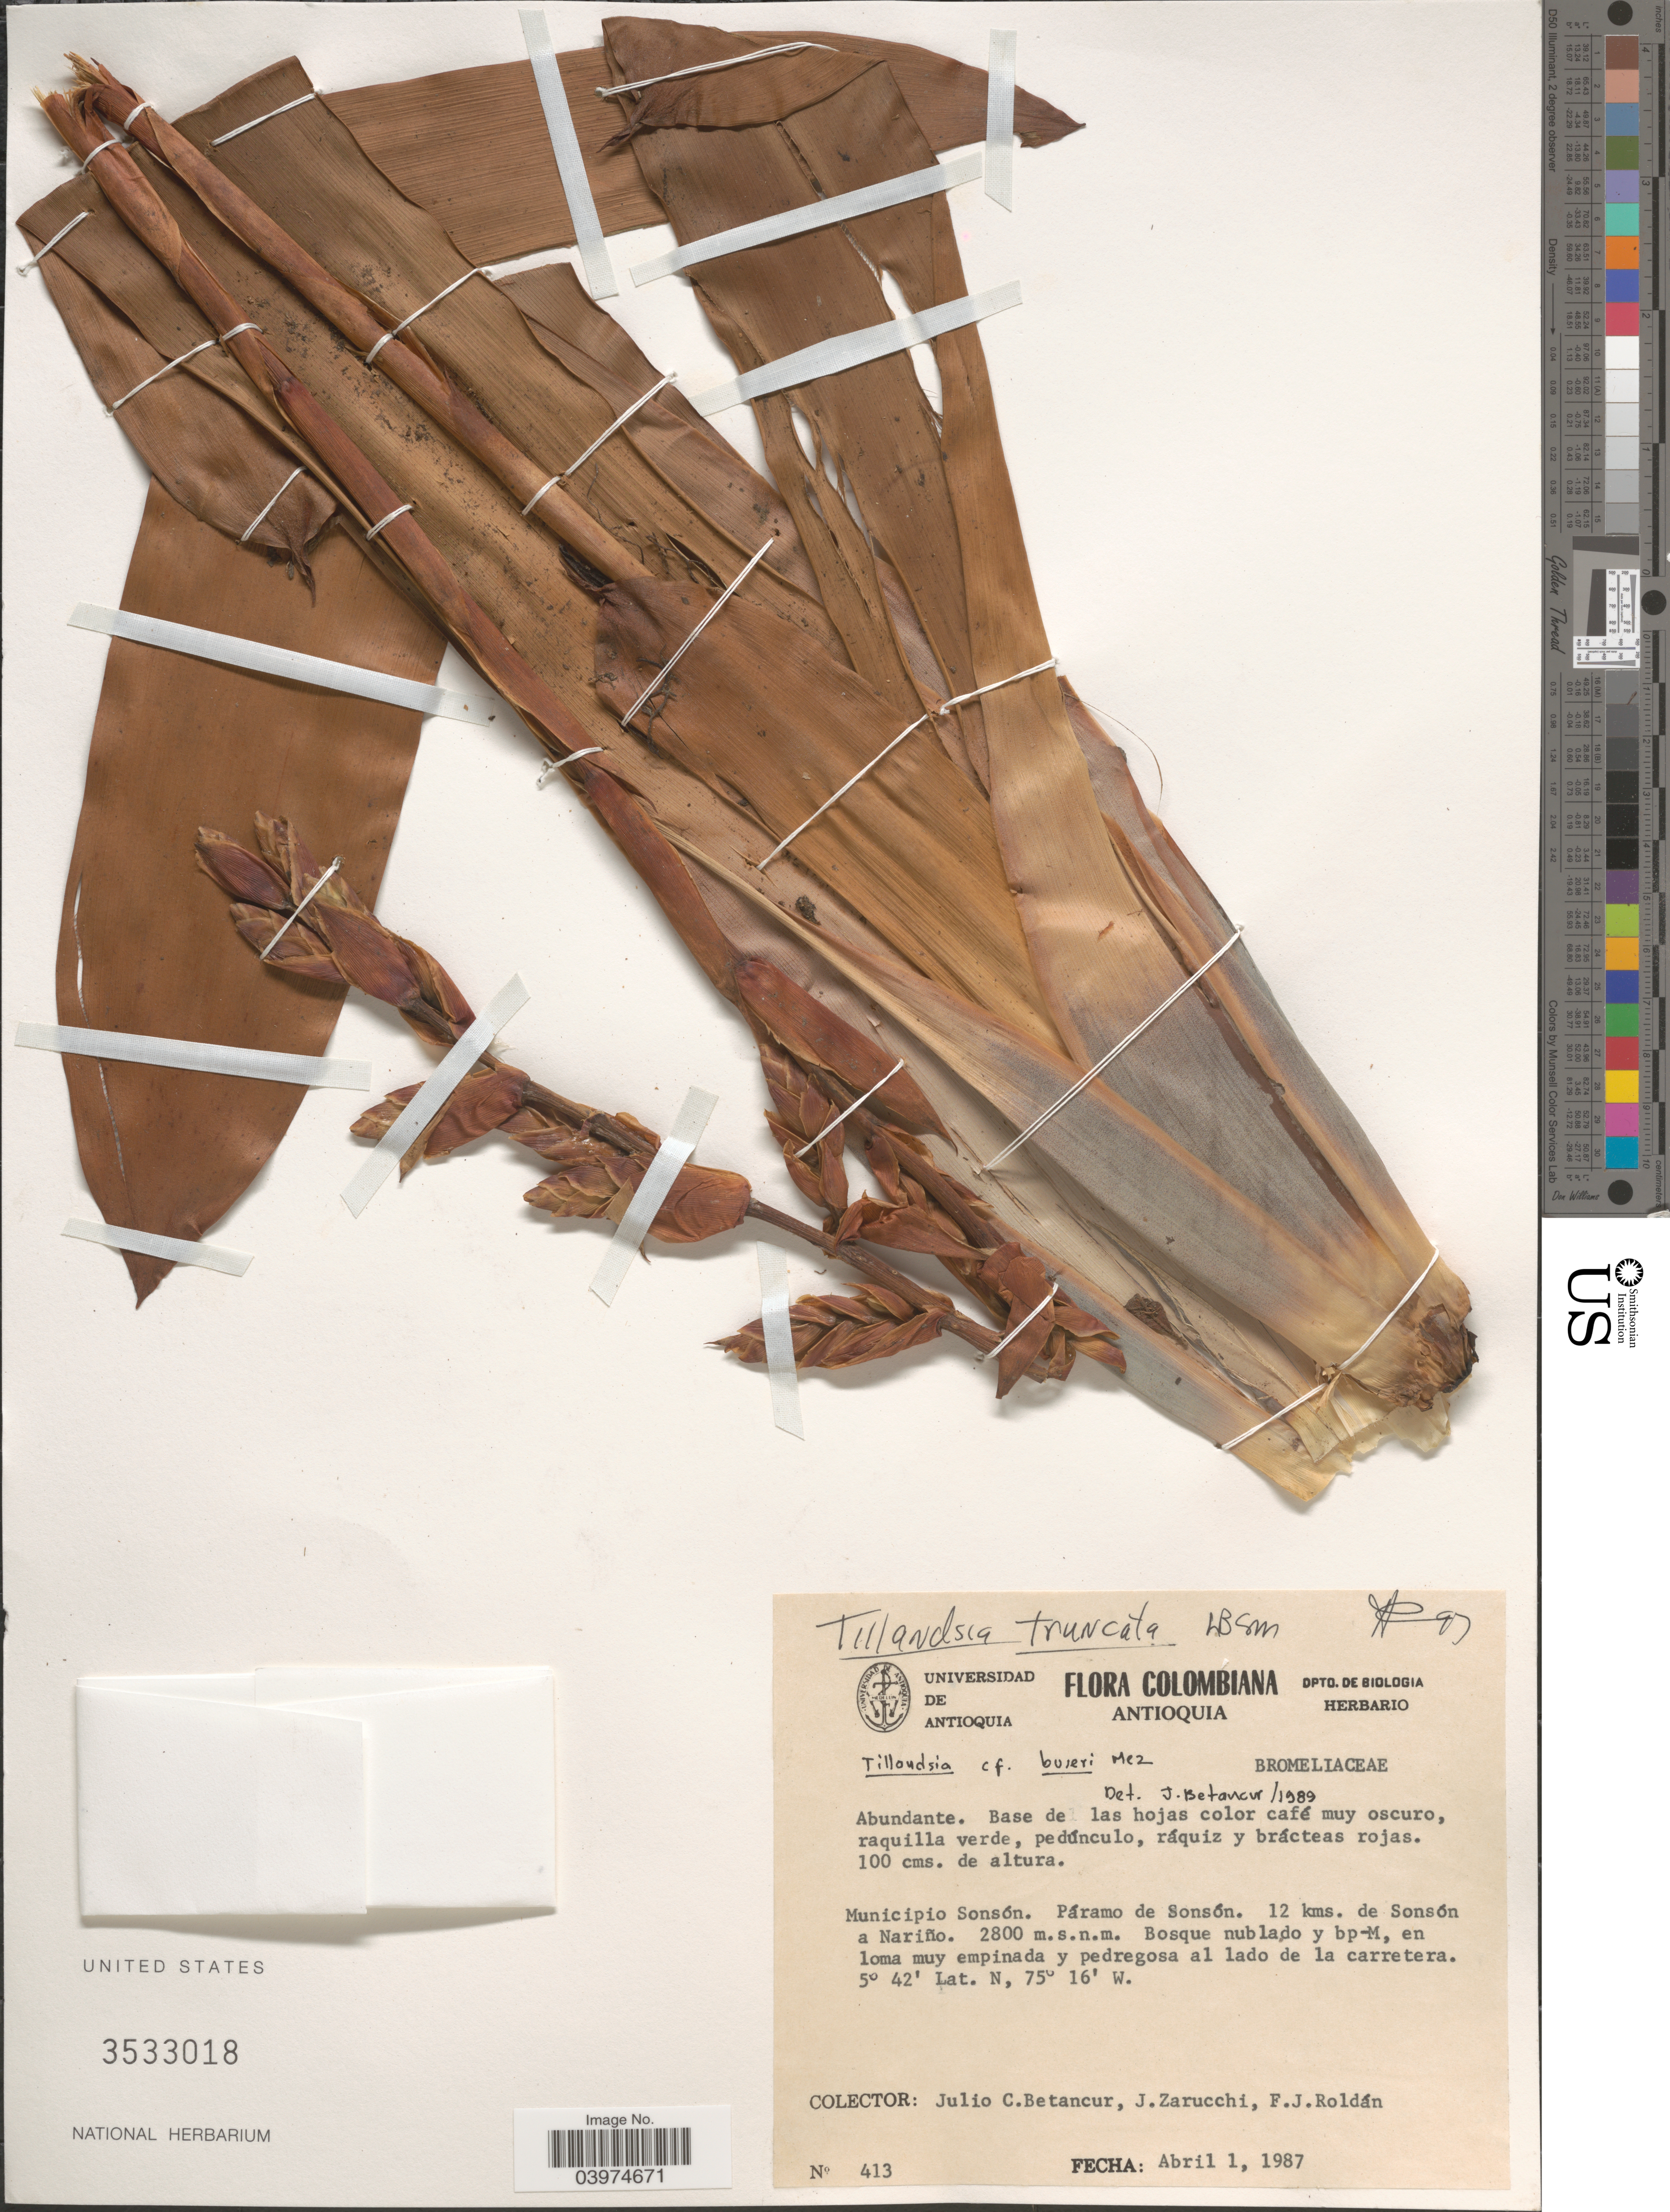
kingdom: Plantae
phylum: Tracheophyta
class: Liliopsida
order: Poales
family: Bromeliaceae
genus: Tillandsia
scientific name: Tillandsia truncata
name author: L.B. Sm.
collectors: J. C. Betancur, J. L. Zarucchi & F. J. Roldán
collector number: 413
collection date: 1987-04-01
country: Colombia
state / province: Antioquia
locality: Municipio Sonsón. Páramo de Sonsón. 12 kms. de Sonsón a Nariño.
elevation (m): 2800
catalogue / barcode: US 3533018